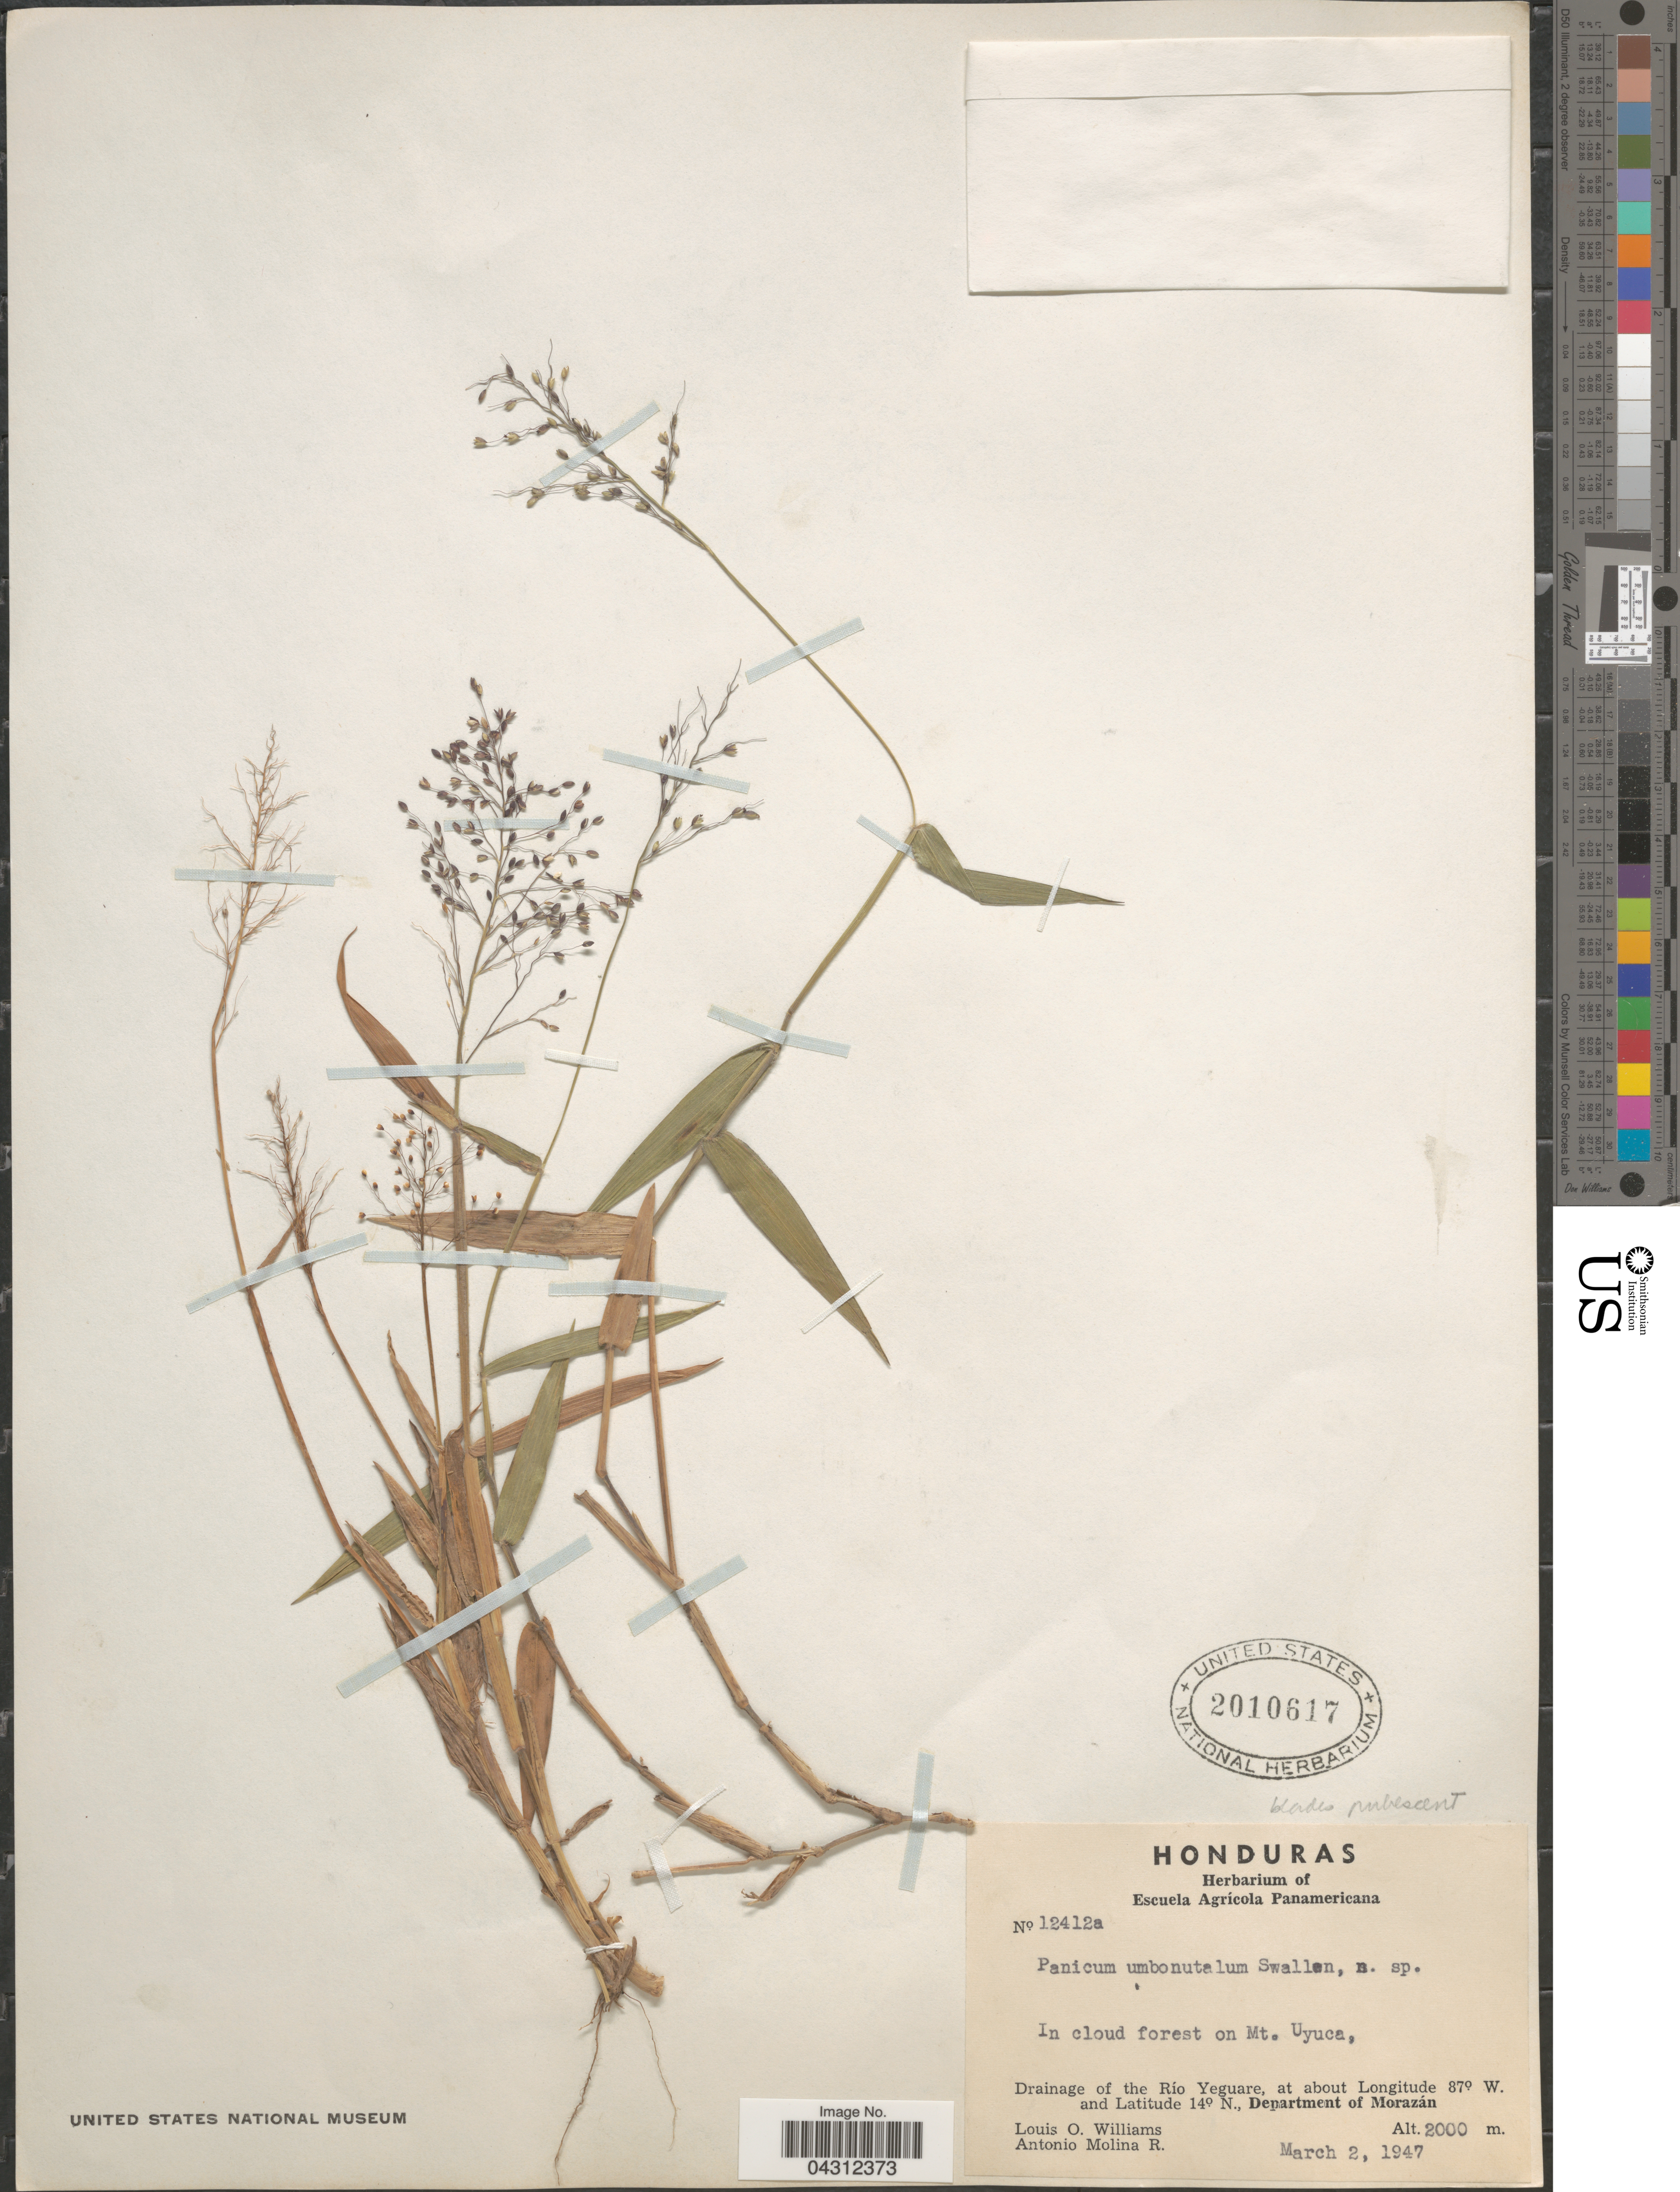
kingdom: Plantae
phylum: Tracheophyta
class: Liliopsida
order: Poales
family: Poaceae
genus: Dichanthelium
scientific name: Dichanthelium umbonulatum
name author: (Swallen) Davidse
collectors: L. O. Williams & A. Molina R.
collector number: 12412a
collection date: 1947-03-02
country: Honduras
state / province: Fco. Morazán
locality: In cloud forest on Mt. Uyuca, Drainage of the Río Yeguare, Department of Morazán.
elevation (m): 2000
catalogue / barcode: US 2010617